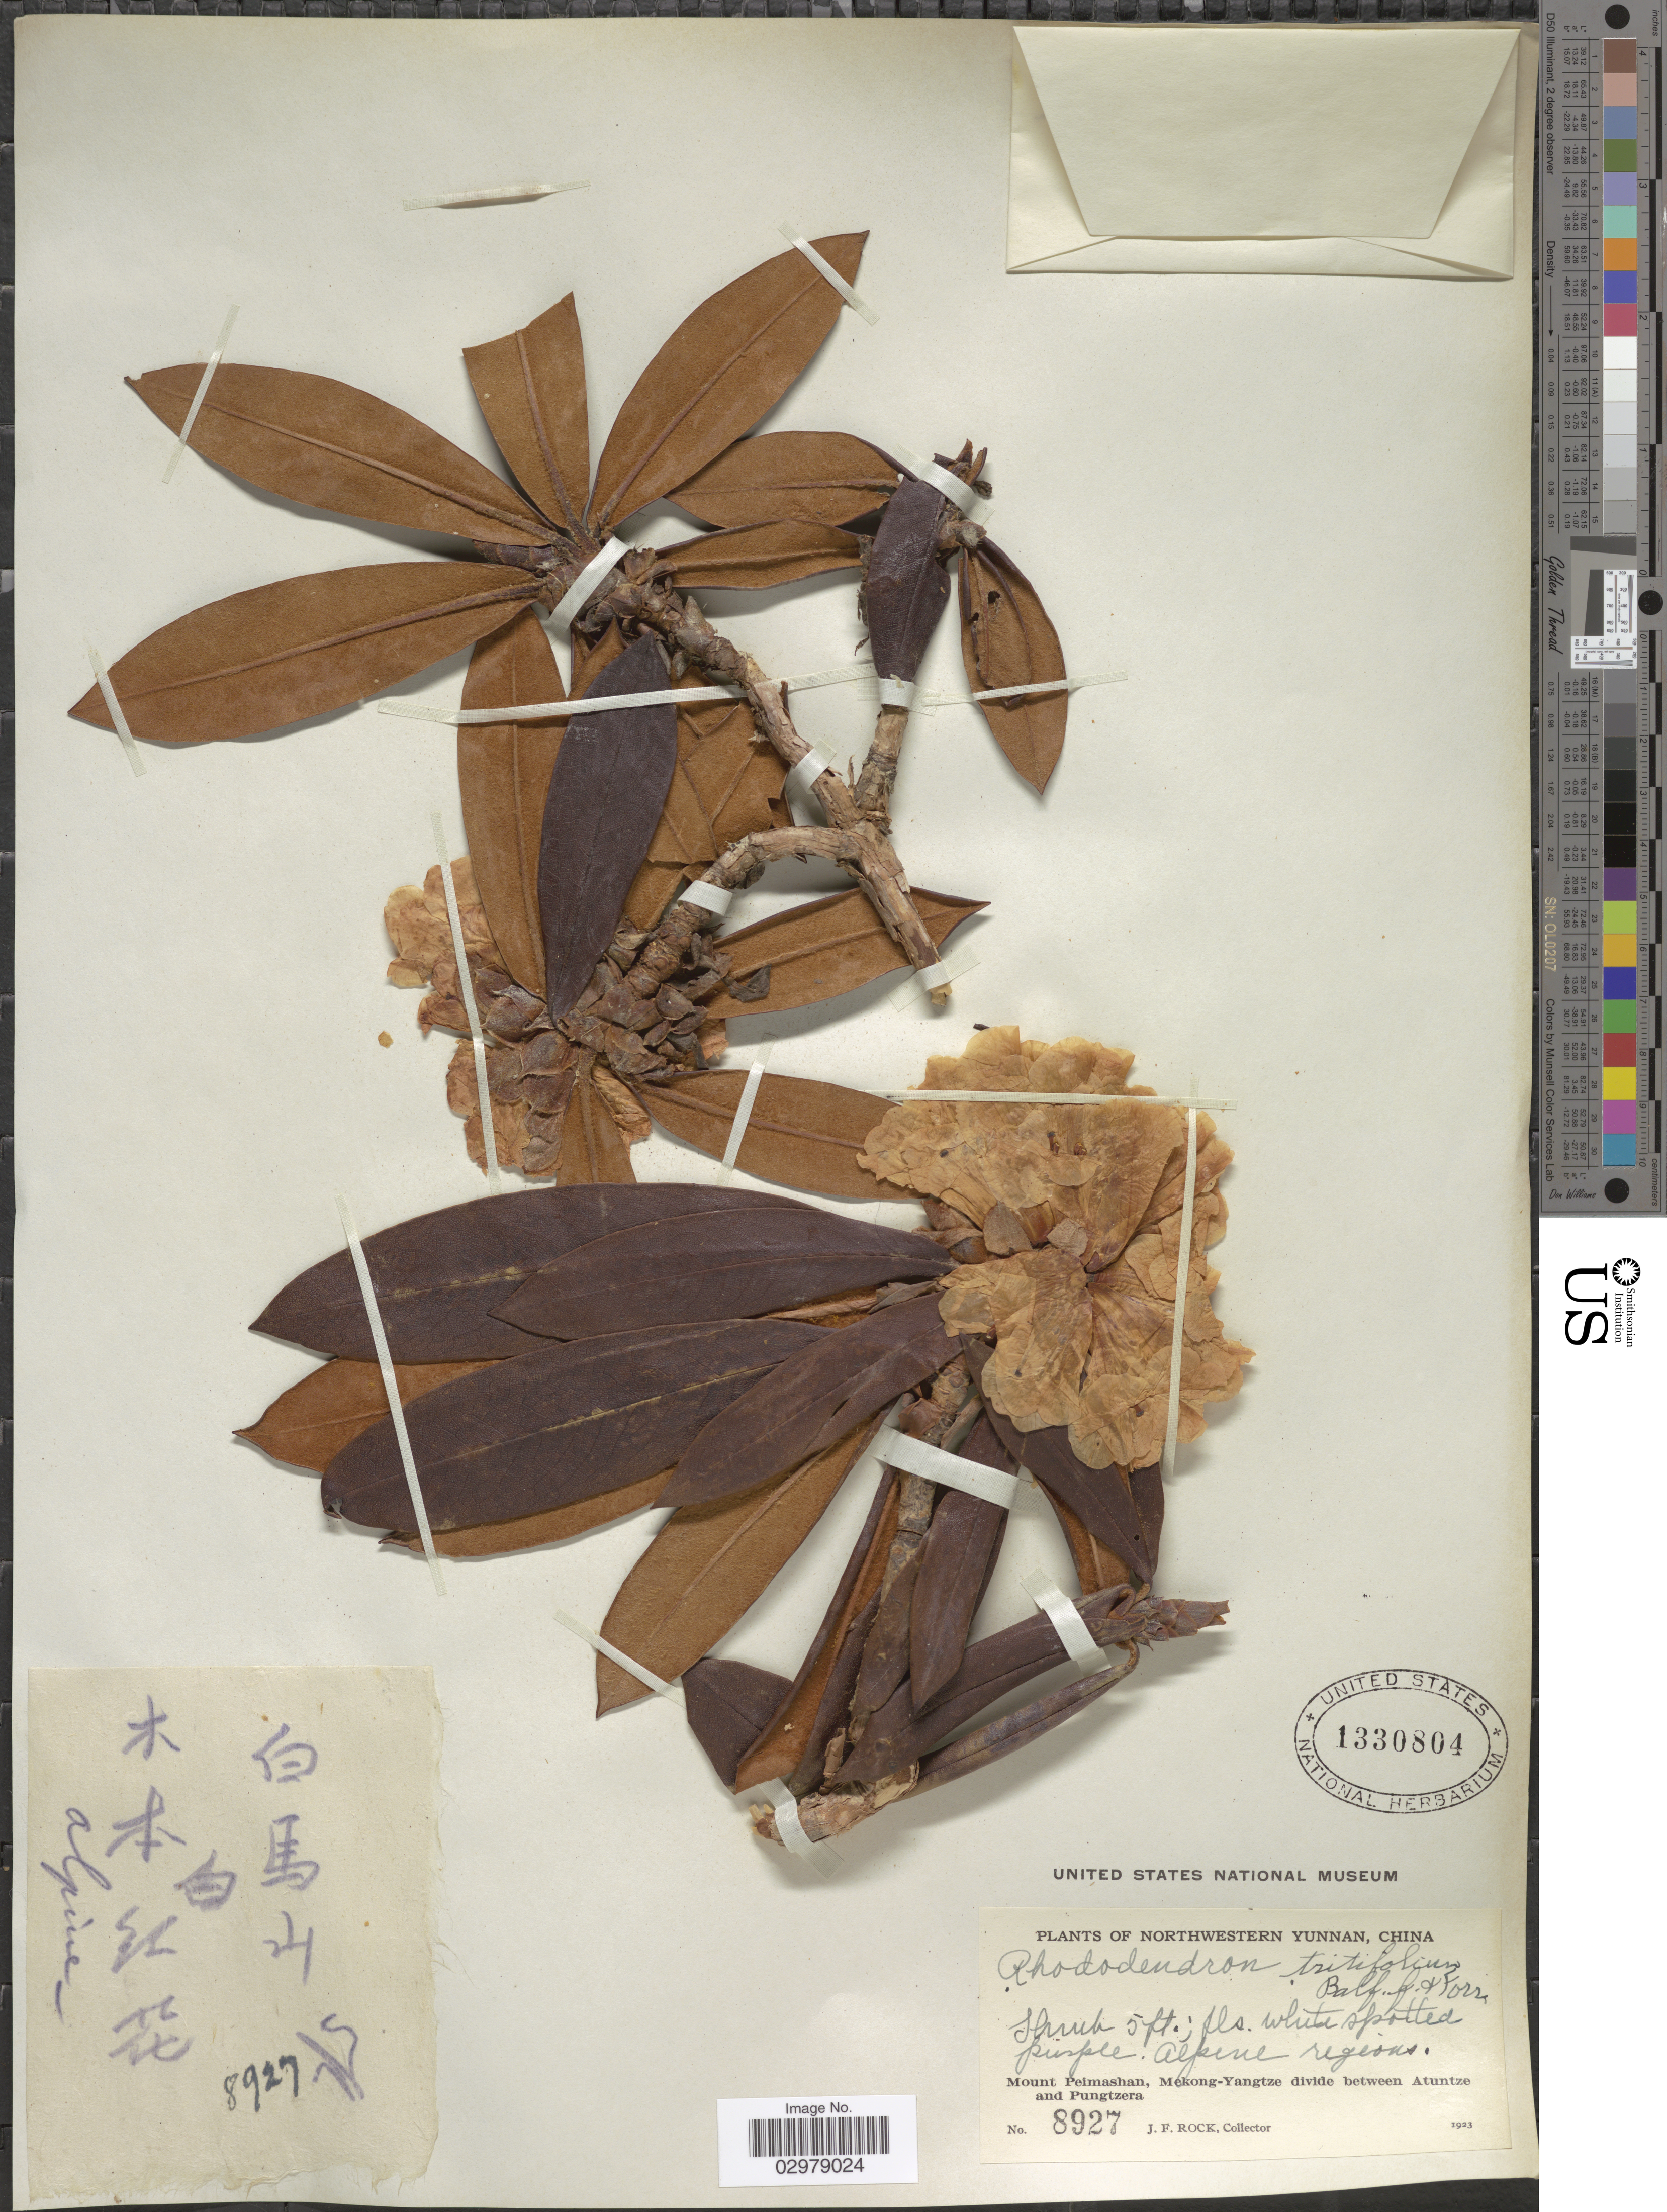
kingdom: Plantae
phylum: Tracheophyta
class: Magnoliopsida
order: Ericales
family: Ericaceae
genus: Rhododendron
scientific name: Rhododendron tritifolium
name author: Balf. f. & Forrest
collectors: J. Rock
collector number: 8927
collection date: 1923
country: China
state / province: Yunnan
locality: Northwestern Yunnan. Alpine regions. Mount Peimashan, Mekong-Yangtze divide between Atuntze and Pungtzera.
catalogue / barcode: US 1330804